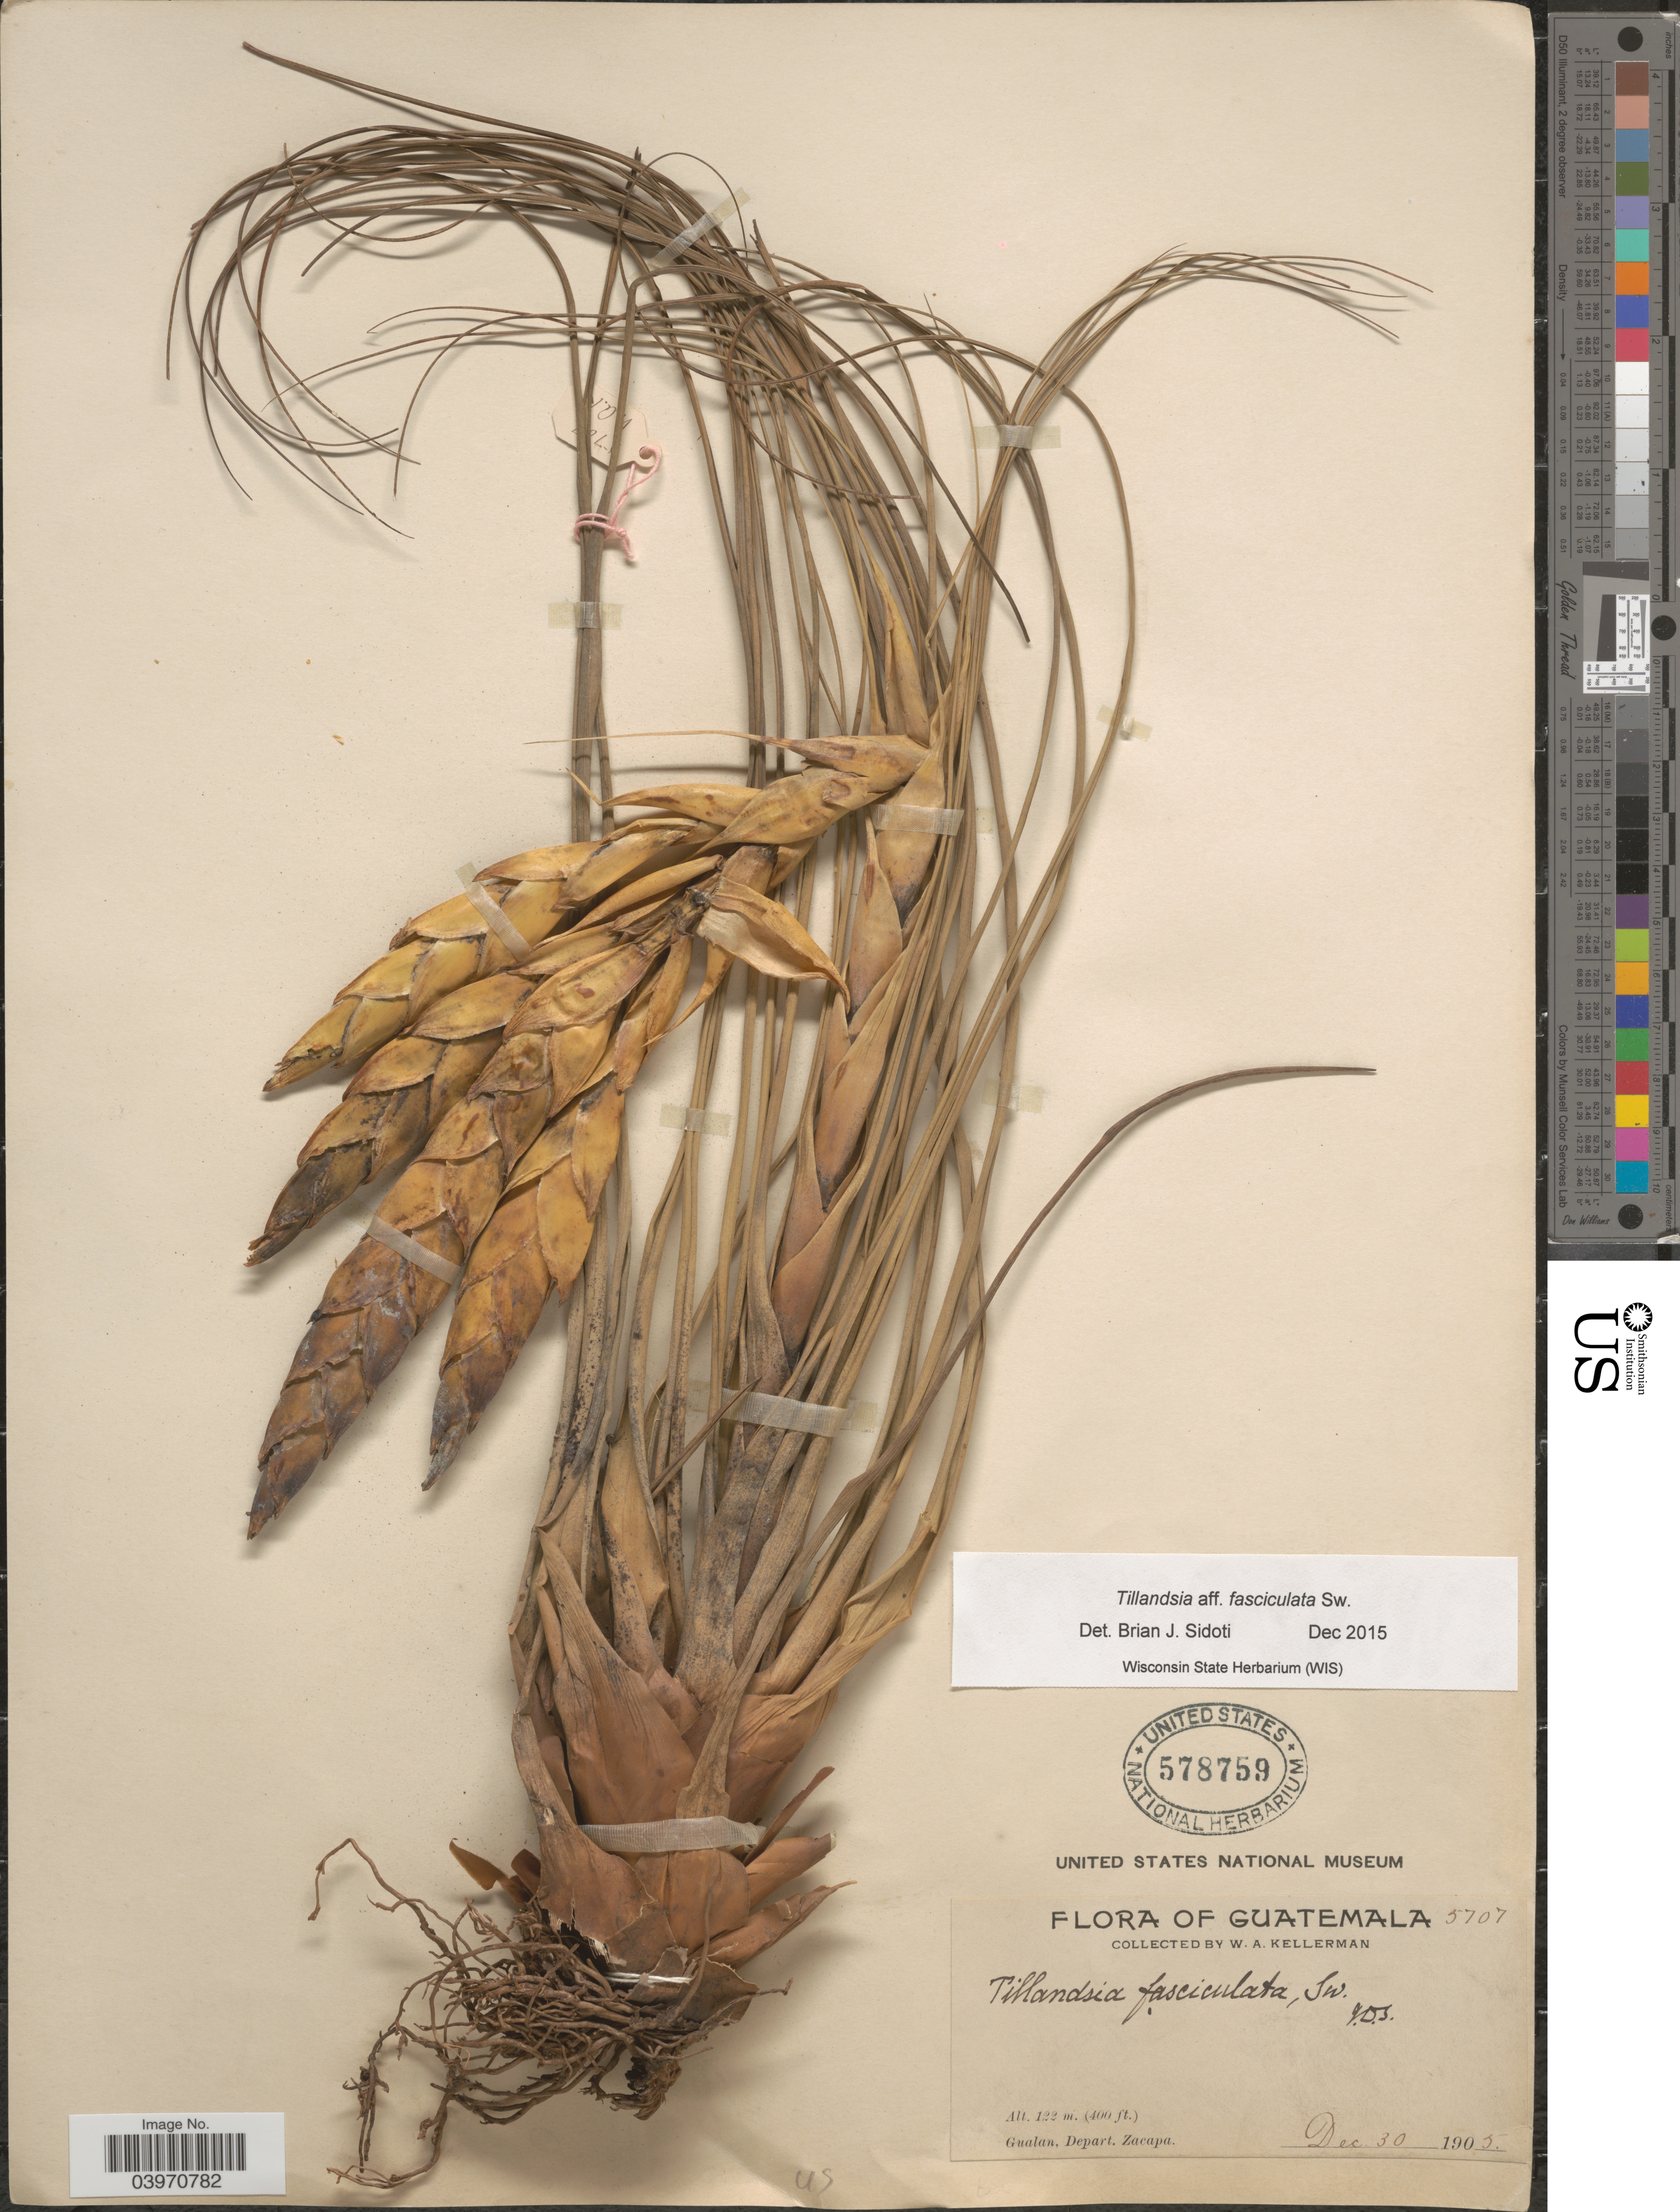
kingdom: Plantae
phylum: Tracheophyta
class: Liliopsida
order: Poales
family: Bromeliaceae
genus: Tillandsia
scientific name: Tillandsia fasciculata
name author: Sw.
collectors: W. Kellerman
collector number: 5707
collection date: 1905-12-30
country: Guatemala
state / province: Zacapa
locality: Gualan, Depart. Zacapa.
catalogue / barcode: US 578759